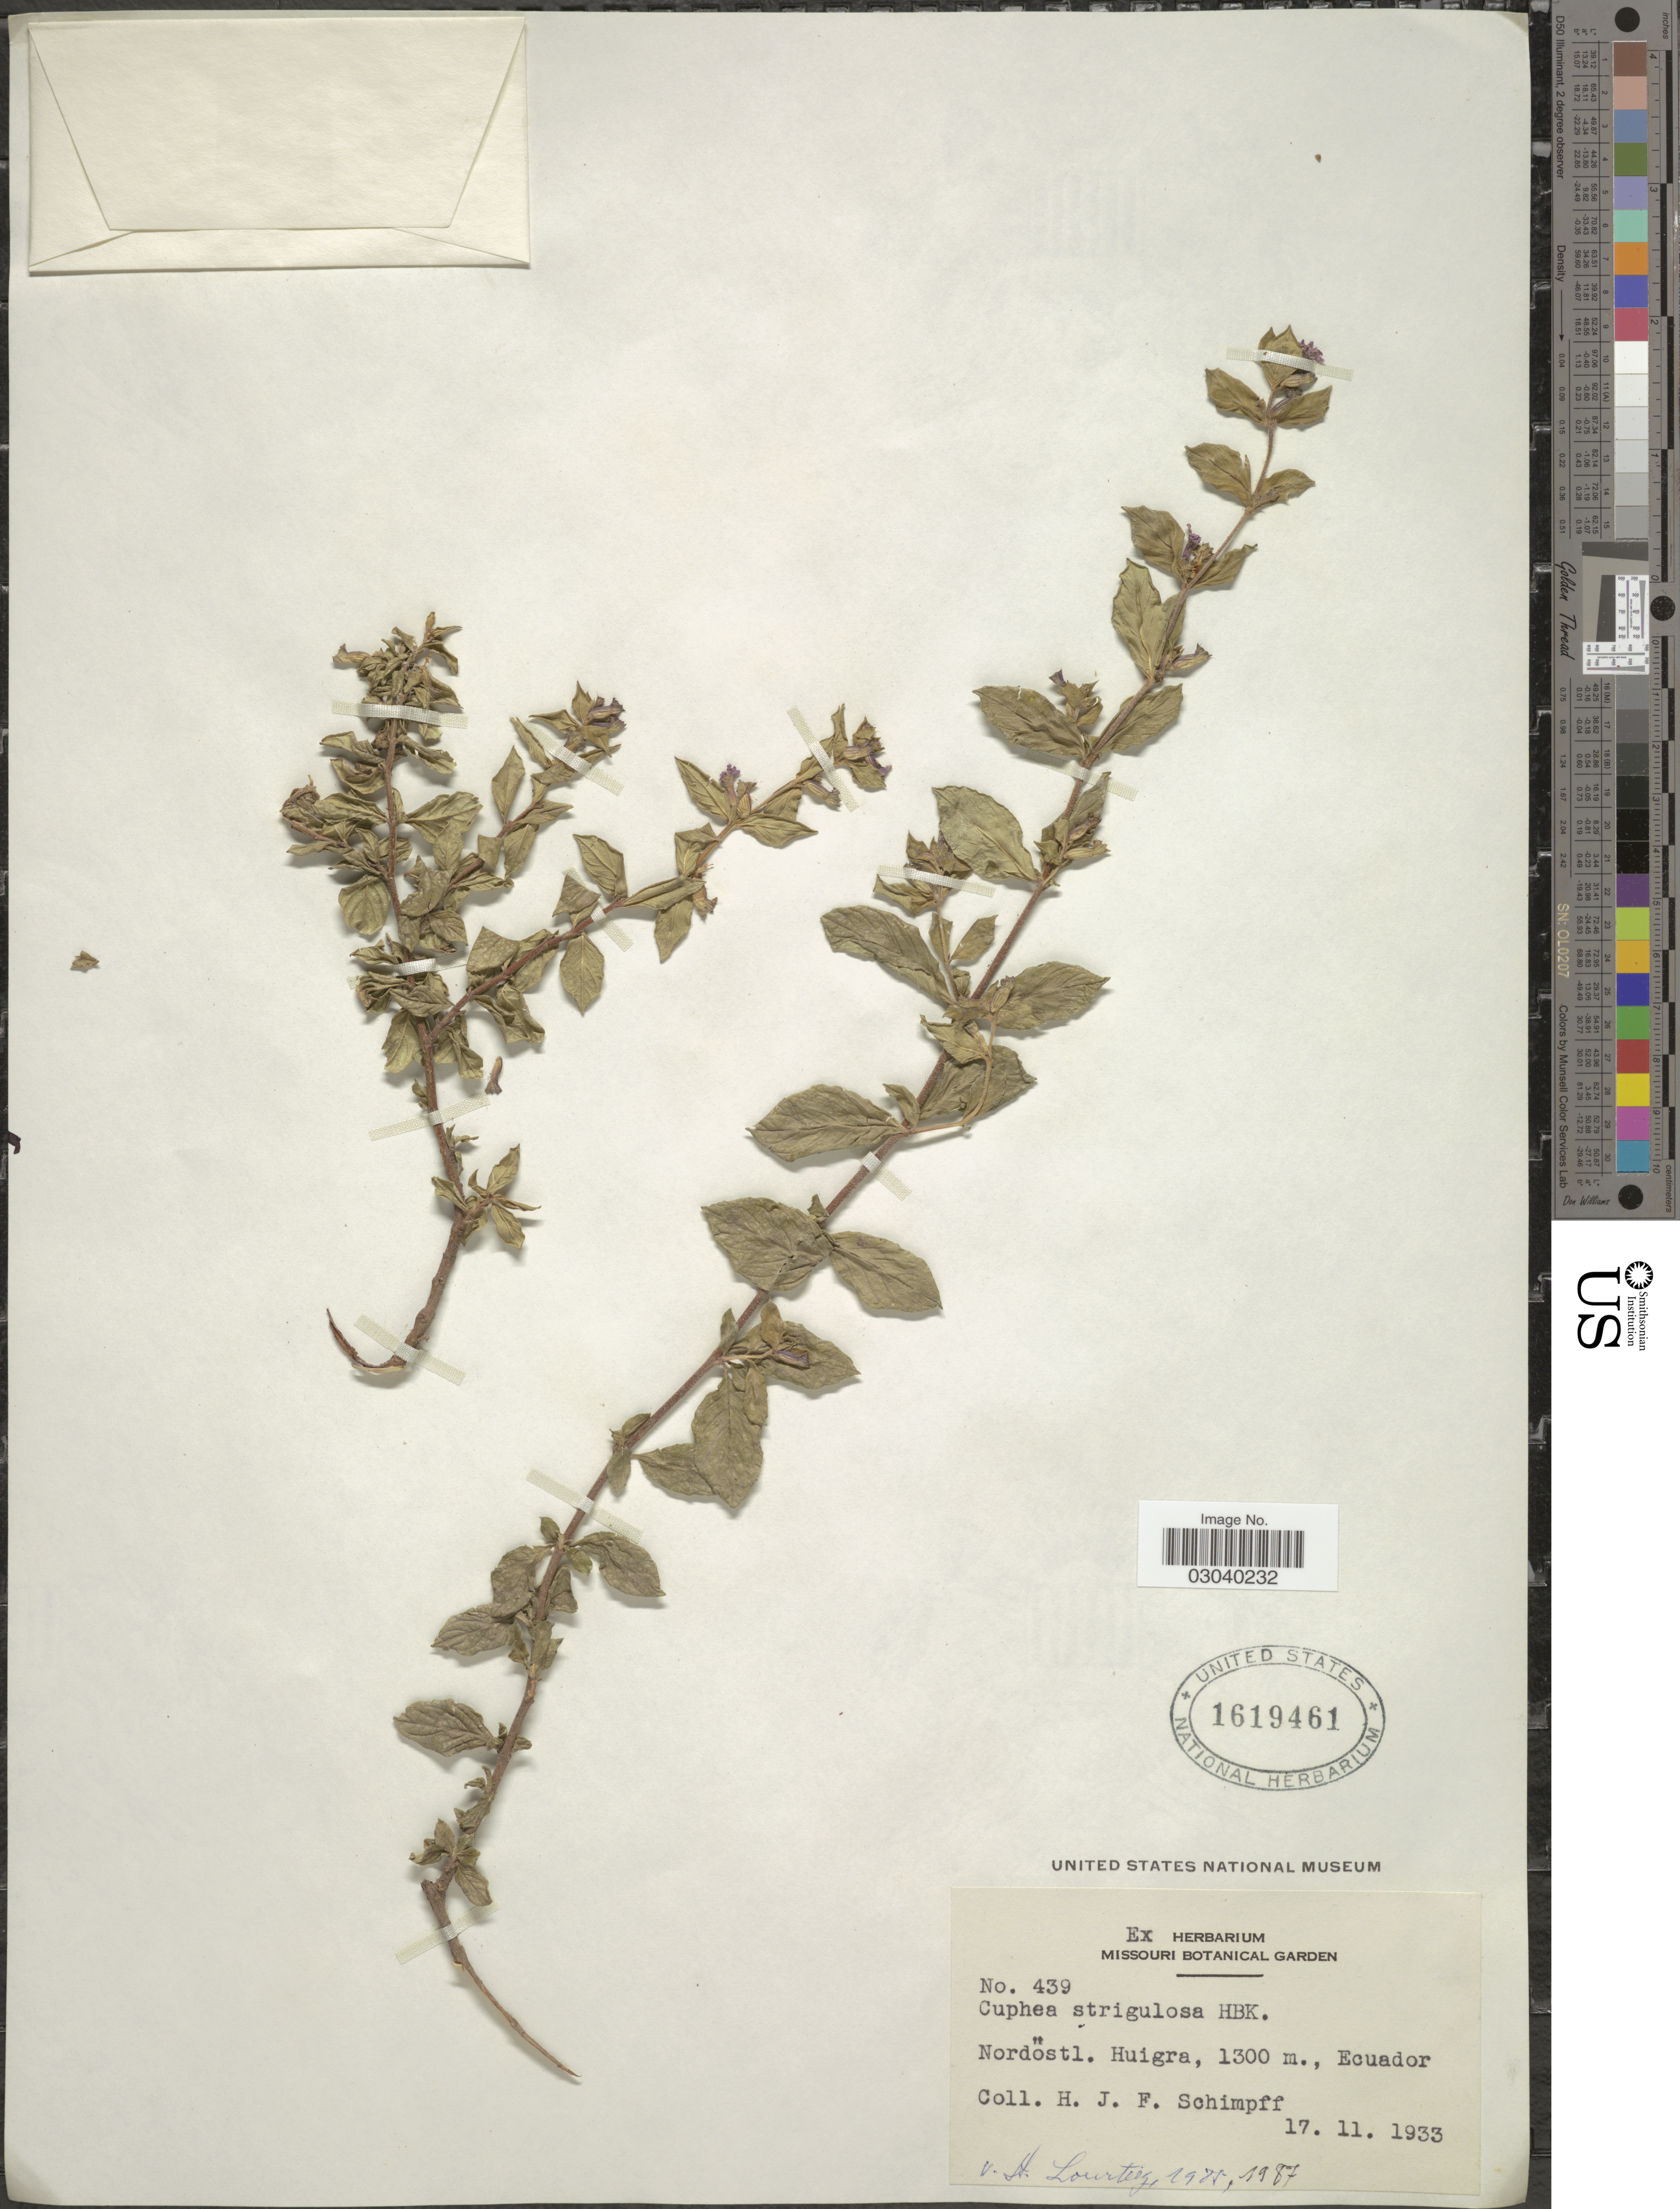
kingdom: Plantae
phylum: Tracheophyta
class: Magnoliopsida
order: Myrtales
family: Lythraceae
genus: Cuphea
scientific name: Cuphea strigulosa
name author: Kunth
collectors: H. Schimpff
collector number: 439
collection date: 1933-11-17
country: Ecuador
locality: Nordöstl. Huigra.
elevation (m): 1300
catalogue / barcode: US 1619461